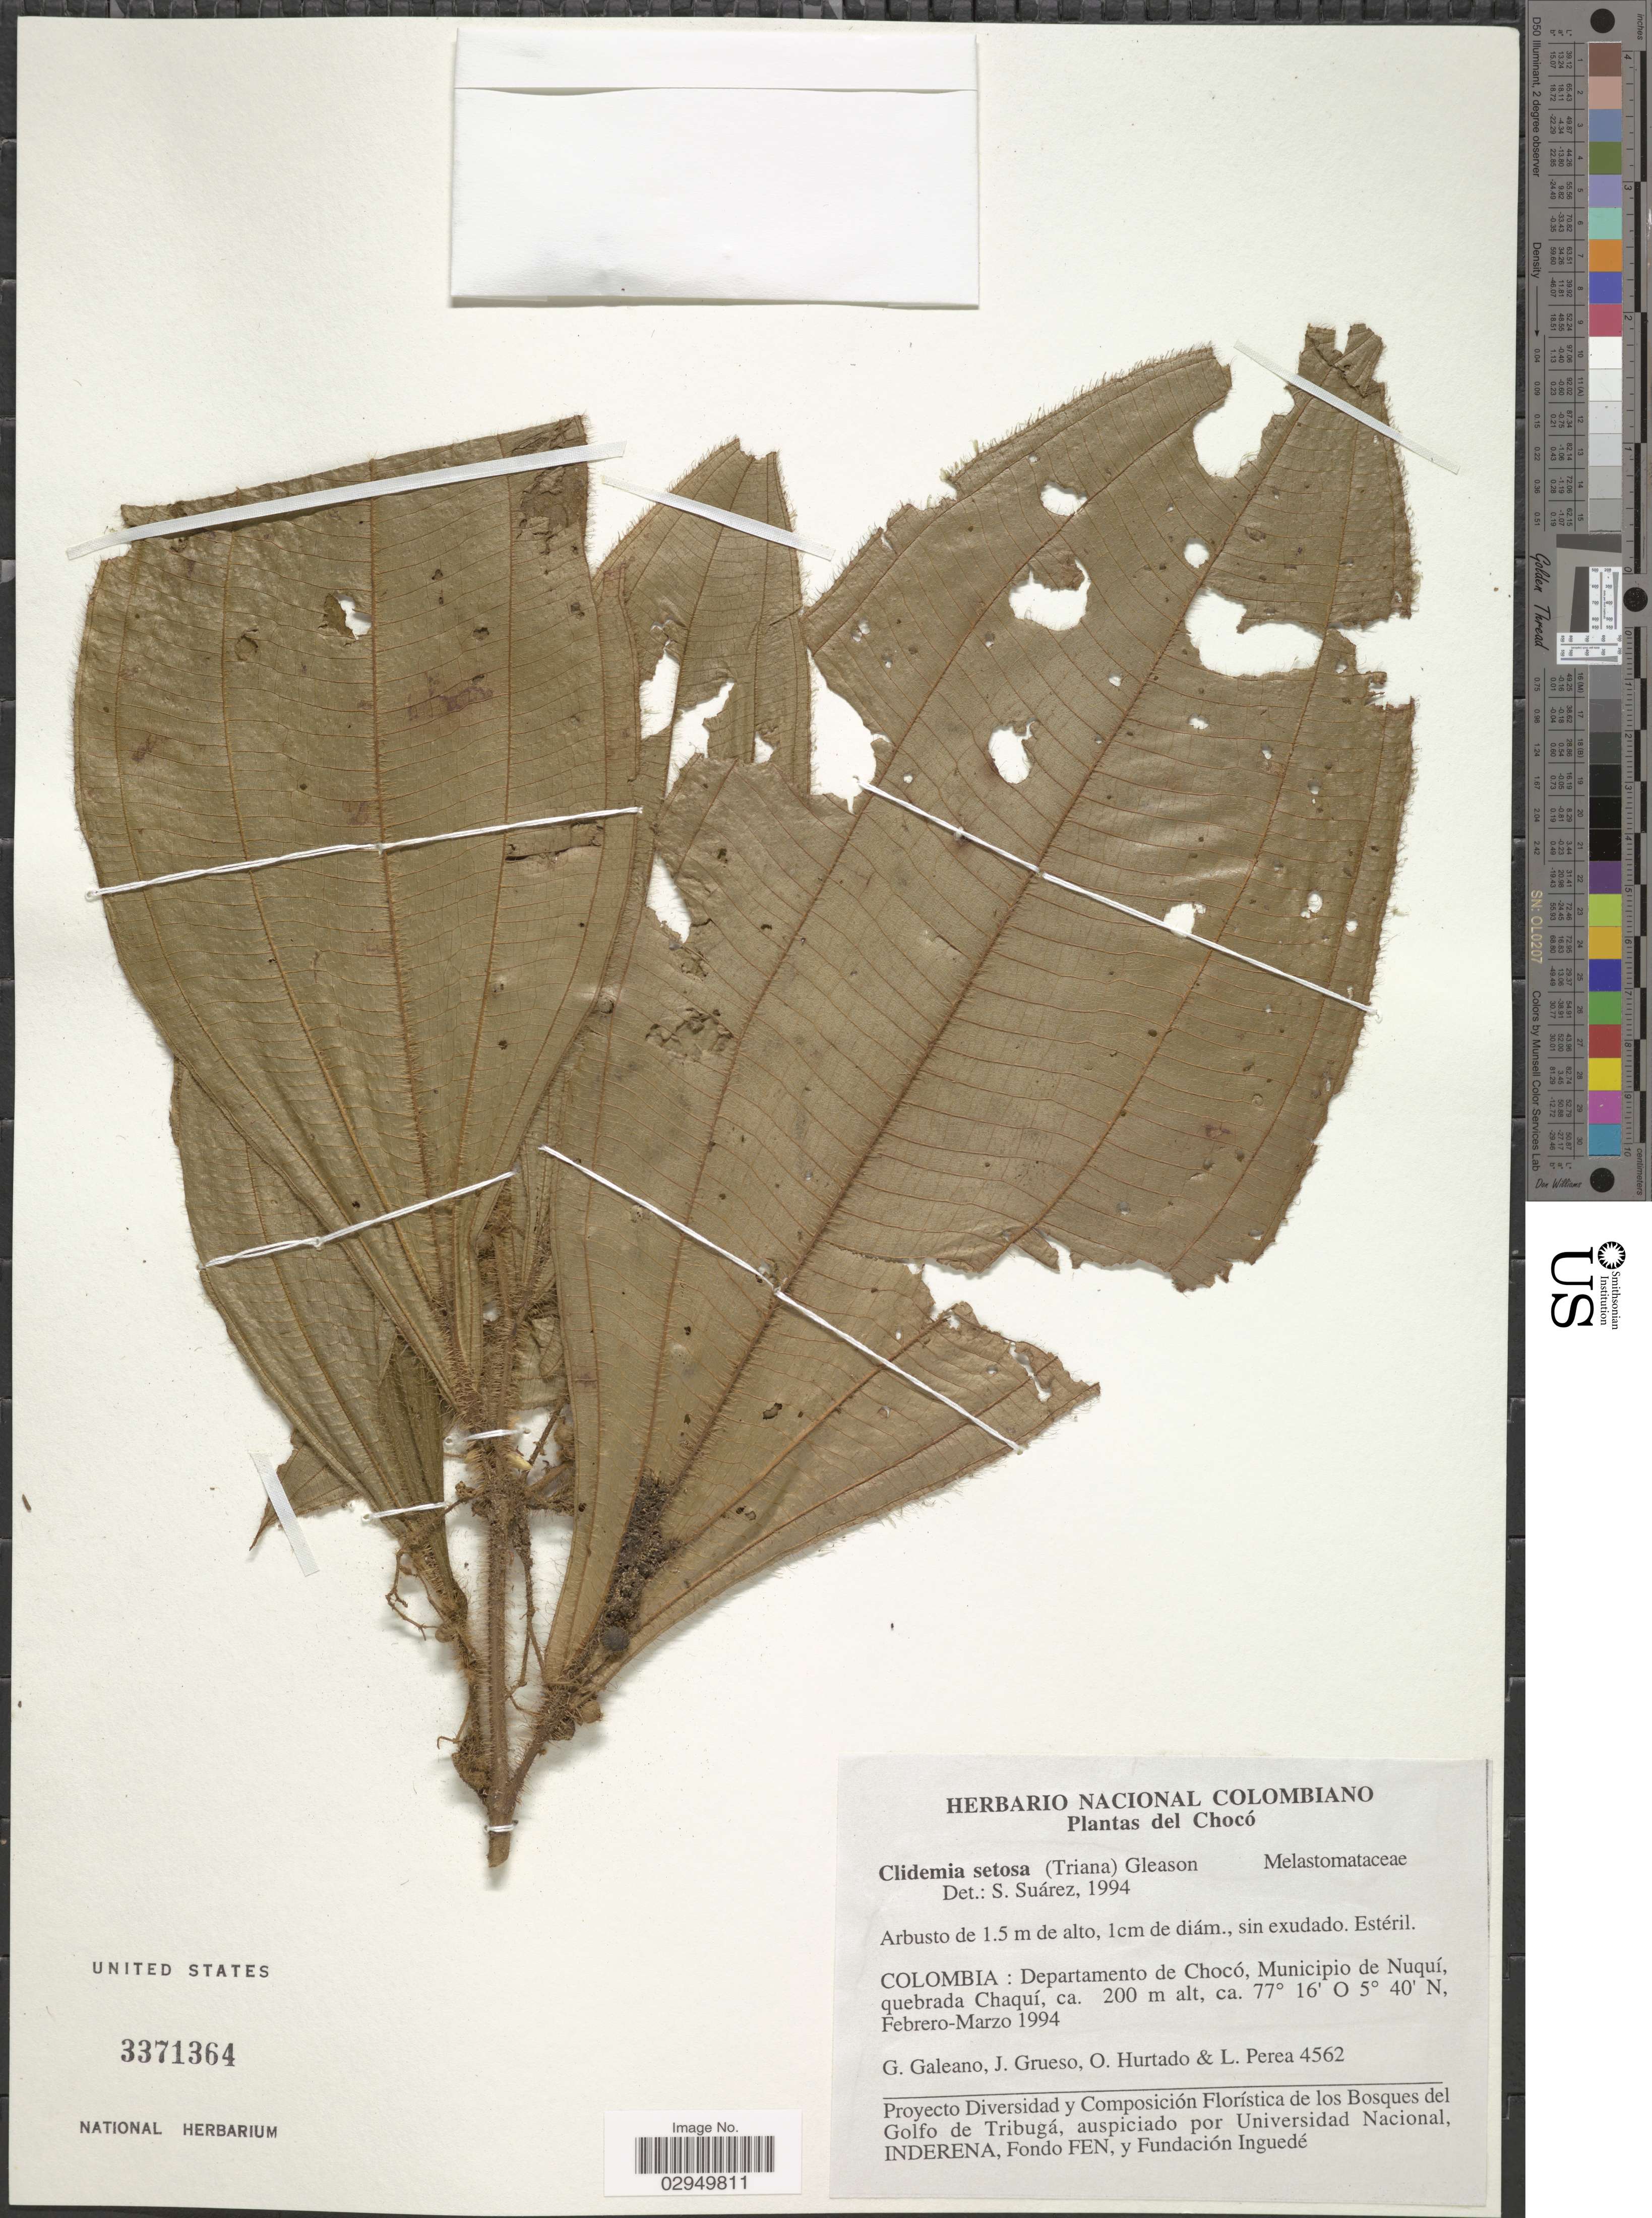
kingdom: Plantae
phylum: Tracheophyta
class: Magnoliopsida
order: Myrtales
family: Melastomataceae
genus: Clidemia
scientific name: Clidemia setosa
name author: (Triana) Gleason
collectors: G. A. Galeano, J. Grueso, O. Hurtado & L. Perea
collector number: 4562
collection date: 1994-02/1994-03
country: Colombia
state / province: Chocó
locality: Departamento de Chocó, Municipio de Nuquí, quebrada Chaquí.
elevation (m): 200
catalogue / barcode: US 3371364